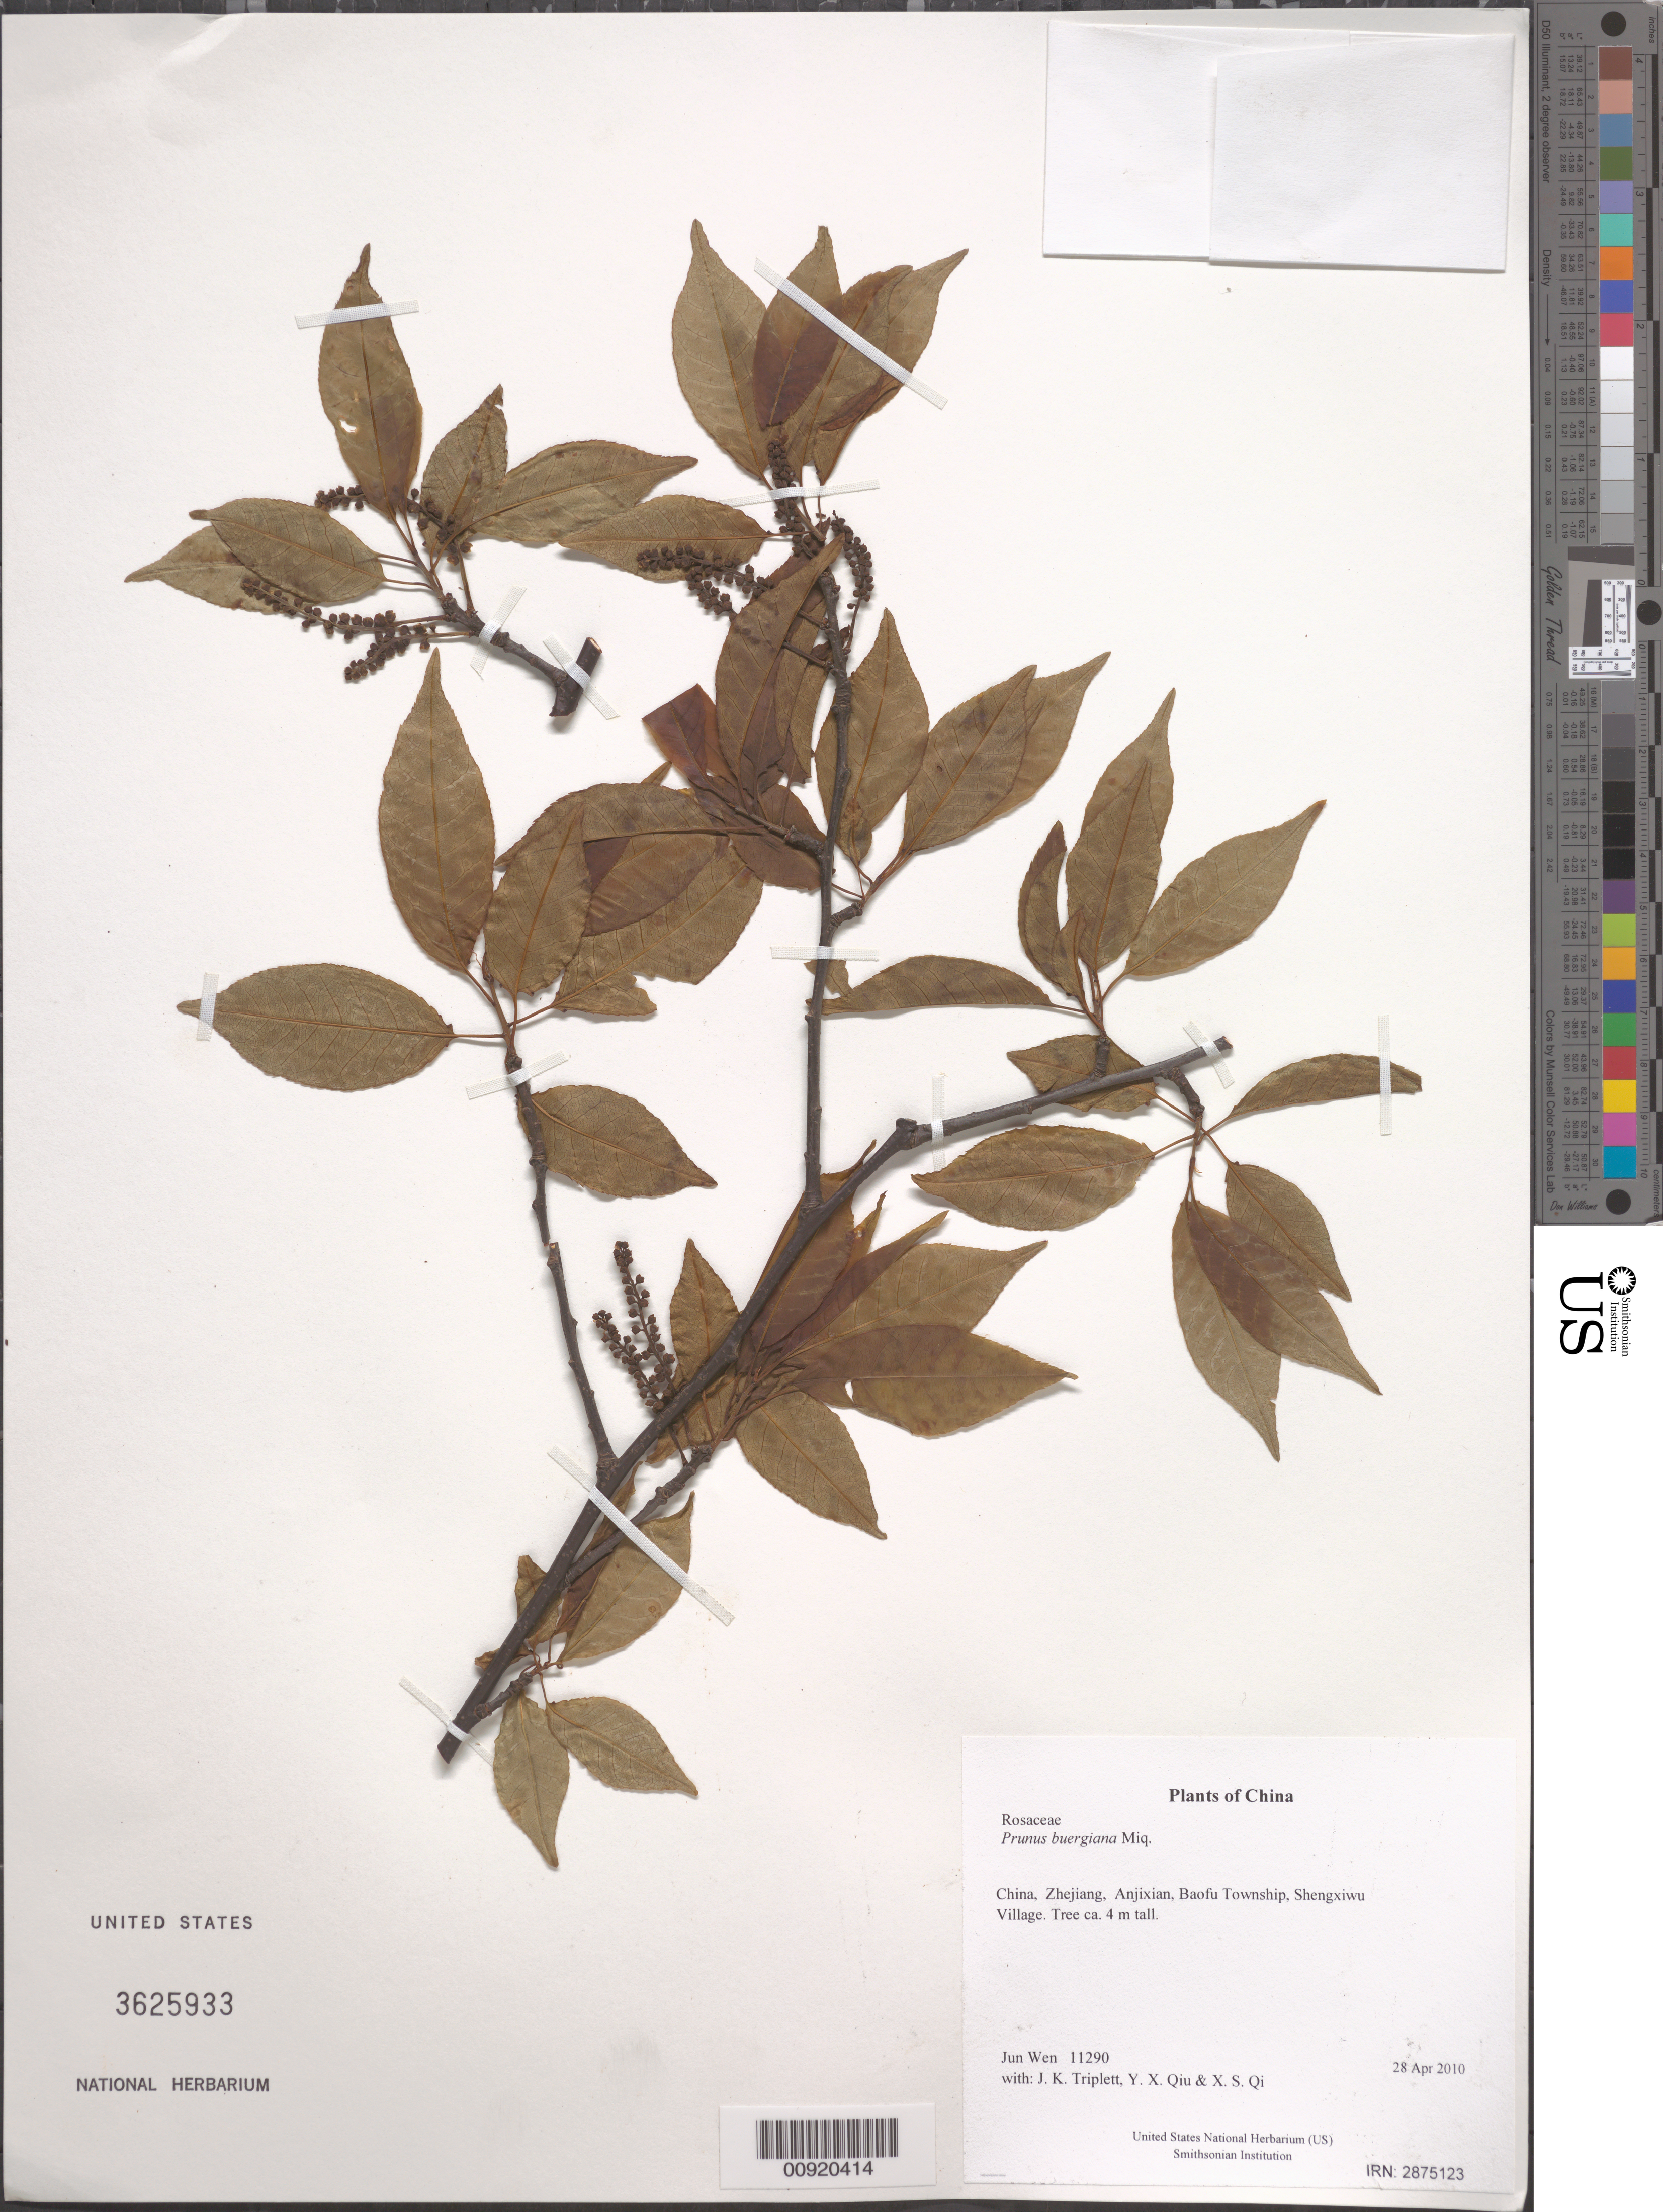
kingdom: Plantae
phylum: Tracheophyta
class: Magnoliopsida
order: Rosales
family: Rosaceae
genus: Prunus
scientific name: Prunus buergeriana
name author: Miq.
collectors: J. Wen, J. K. Triplett, Y. X. Qiu & X. S. Qi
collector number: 11290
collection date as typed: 28 Apr 2010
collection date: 2010-04-28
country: China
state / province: Zhejiang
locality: Anjixian, Baofu Township, Shengxiwu Village.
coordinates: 30 25.543 N, 119 27.157 E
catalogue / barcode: US 3625933